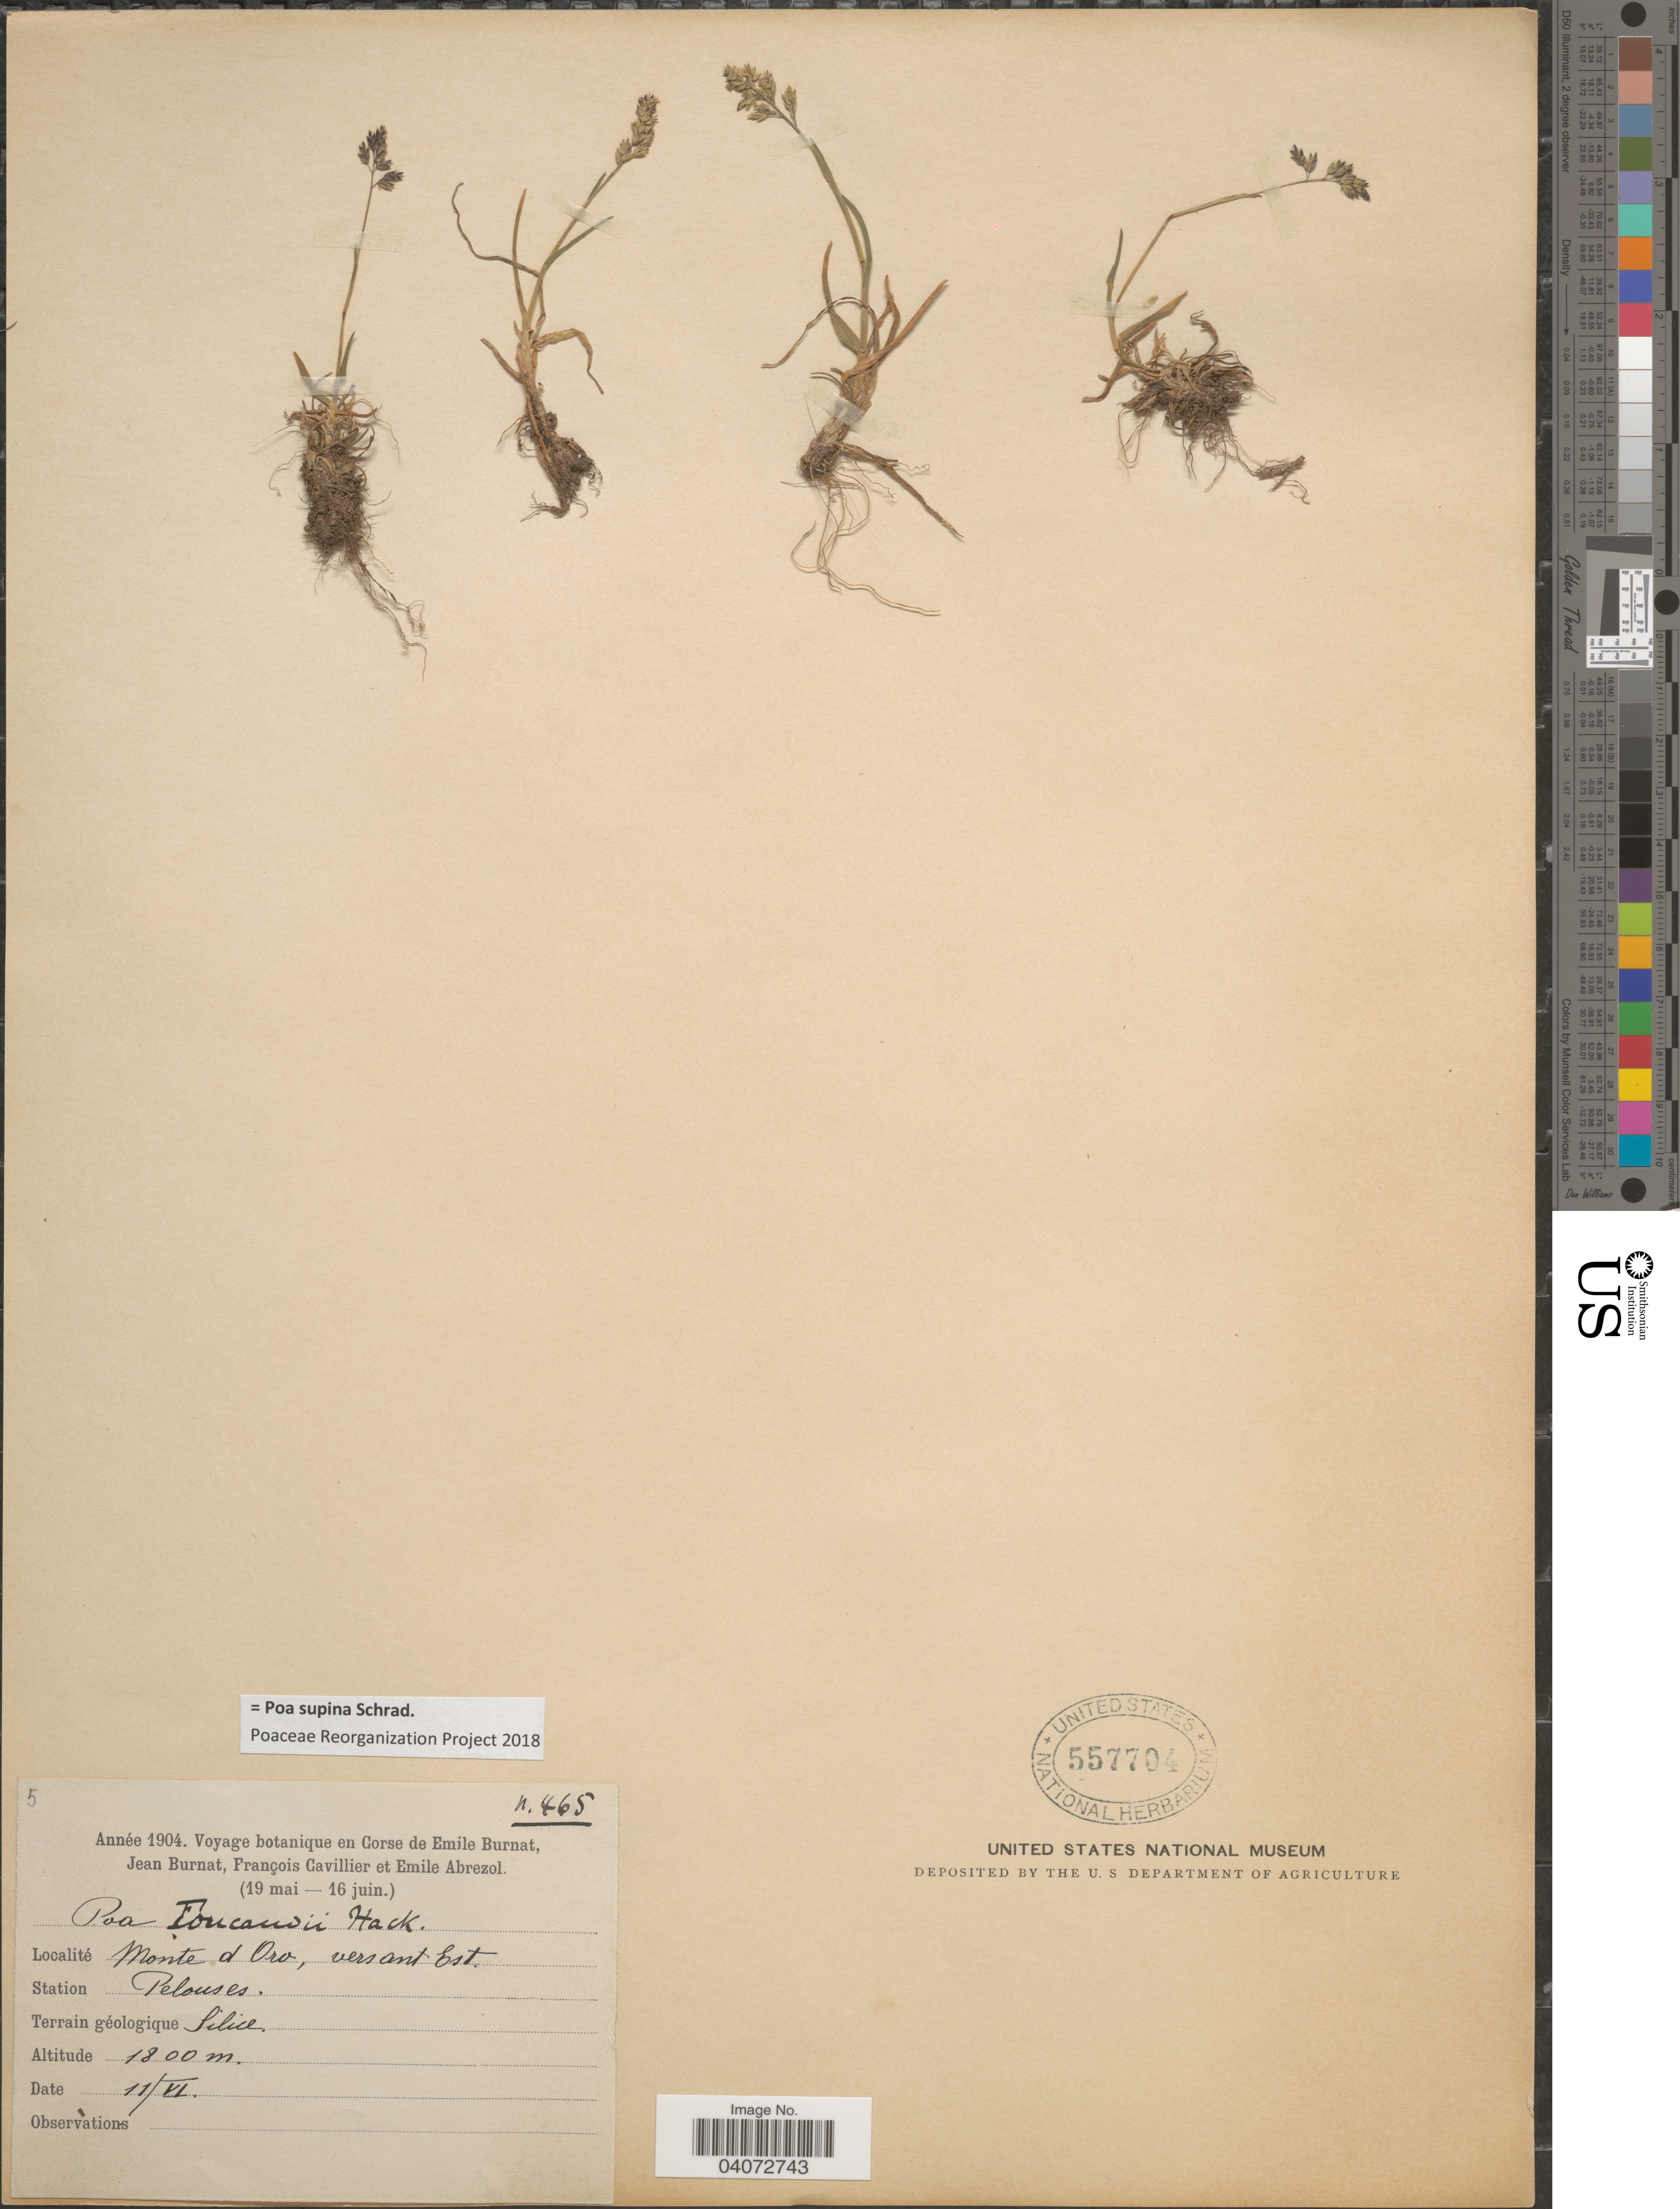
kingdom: Plantae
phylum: Tracheophyta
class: Liliopsida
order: Poales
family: Poaceae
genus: Poa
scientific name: Poa supina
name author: Schrad.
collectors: E. Burnat, Burnat, J., F. Cavillier & E. Abrezol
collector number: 465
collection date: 1904-06-11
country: France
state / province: Corsica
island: Corse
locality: Monte d Oro, versant Est. Station Pelouses. Voyage botanige en Corse.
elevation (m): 1800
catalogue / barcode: US 557704